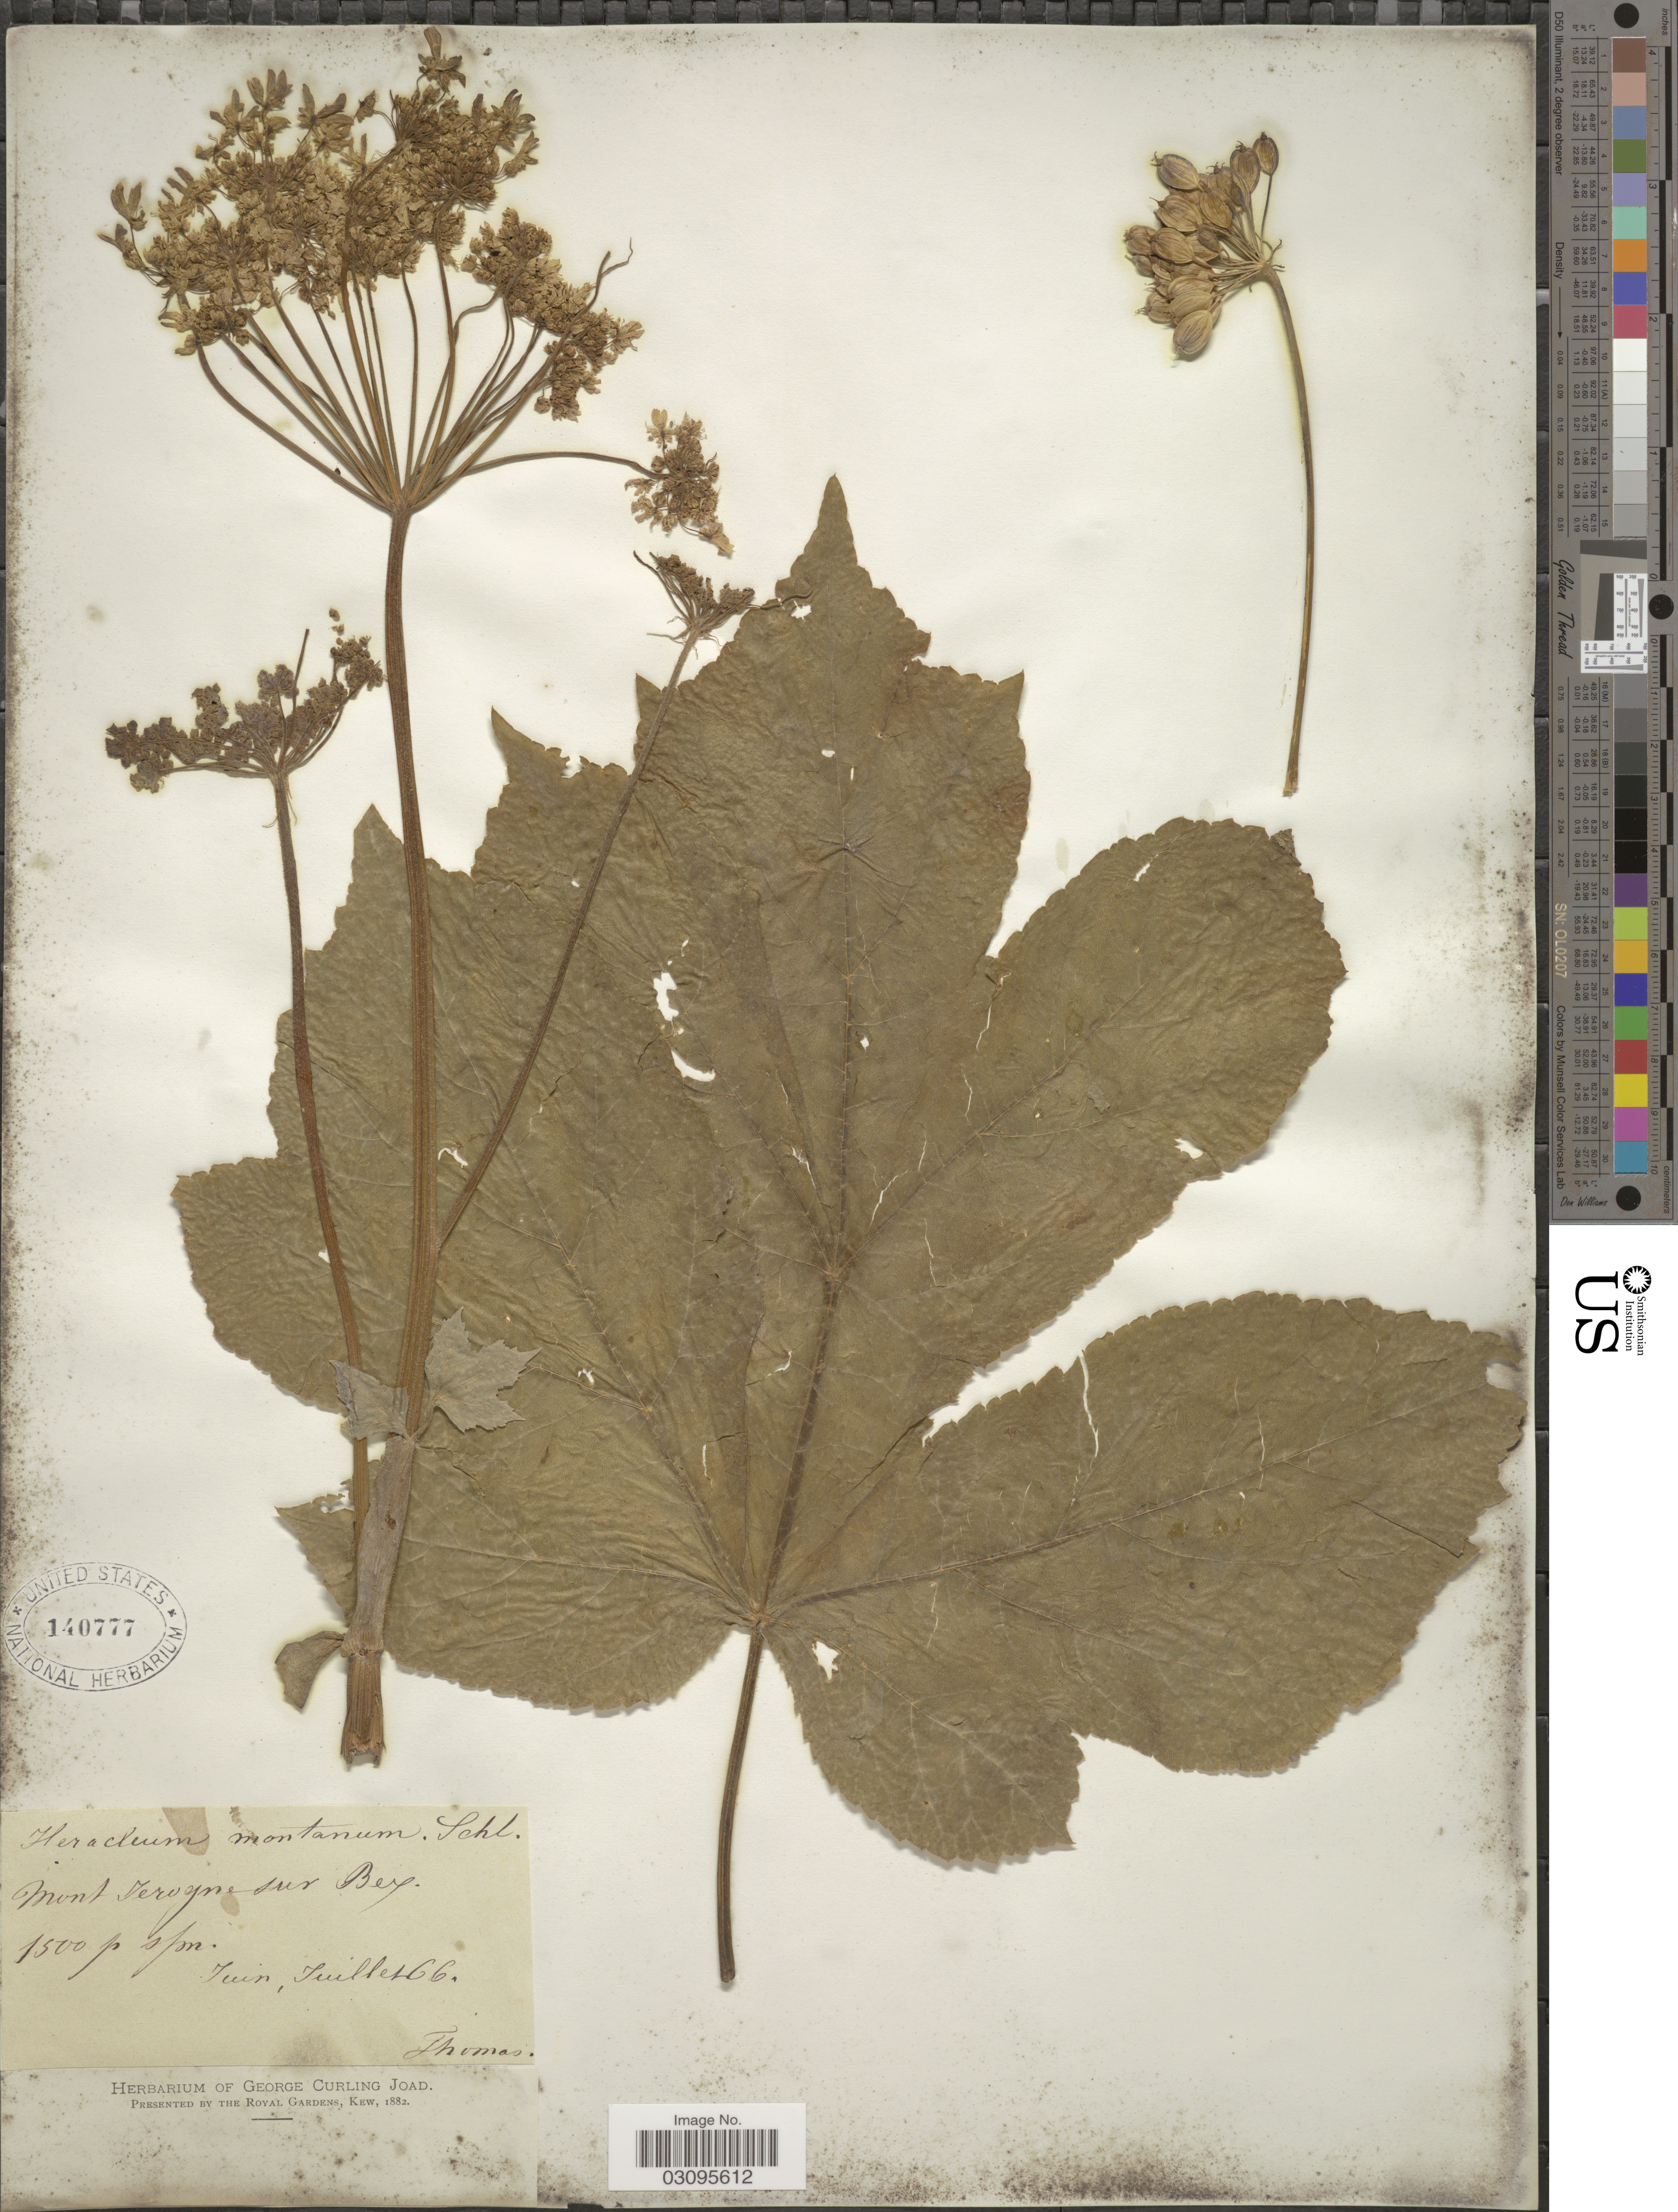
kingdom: Plantae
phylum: Tracheophyta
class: Magnoliopsida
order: Apiales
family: Apiaceae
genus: Heracleum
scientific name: Heracleum montanum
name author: Schleich. ex Gaudin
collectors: -- Thomas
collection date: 1866-06/1866-07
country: Switzerland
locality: Mont Terogne sur Bex.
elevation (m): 1500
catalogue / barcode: US 140777